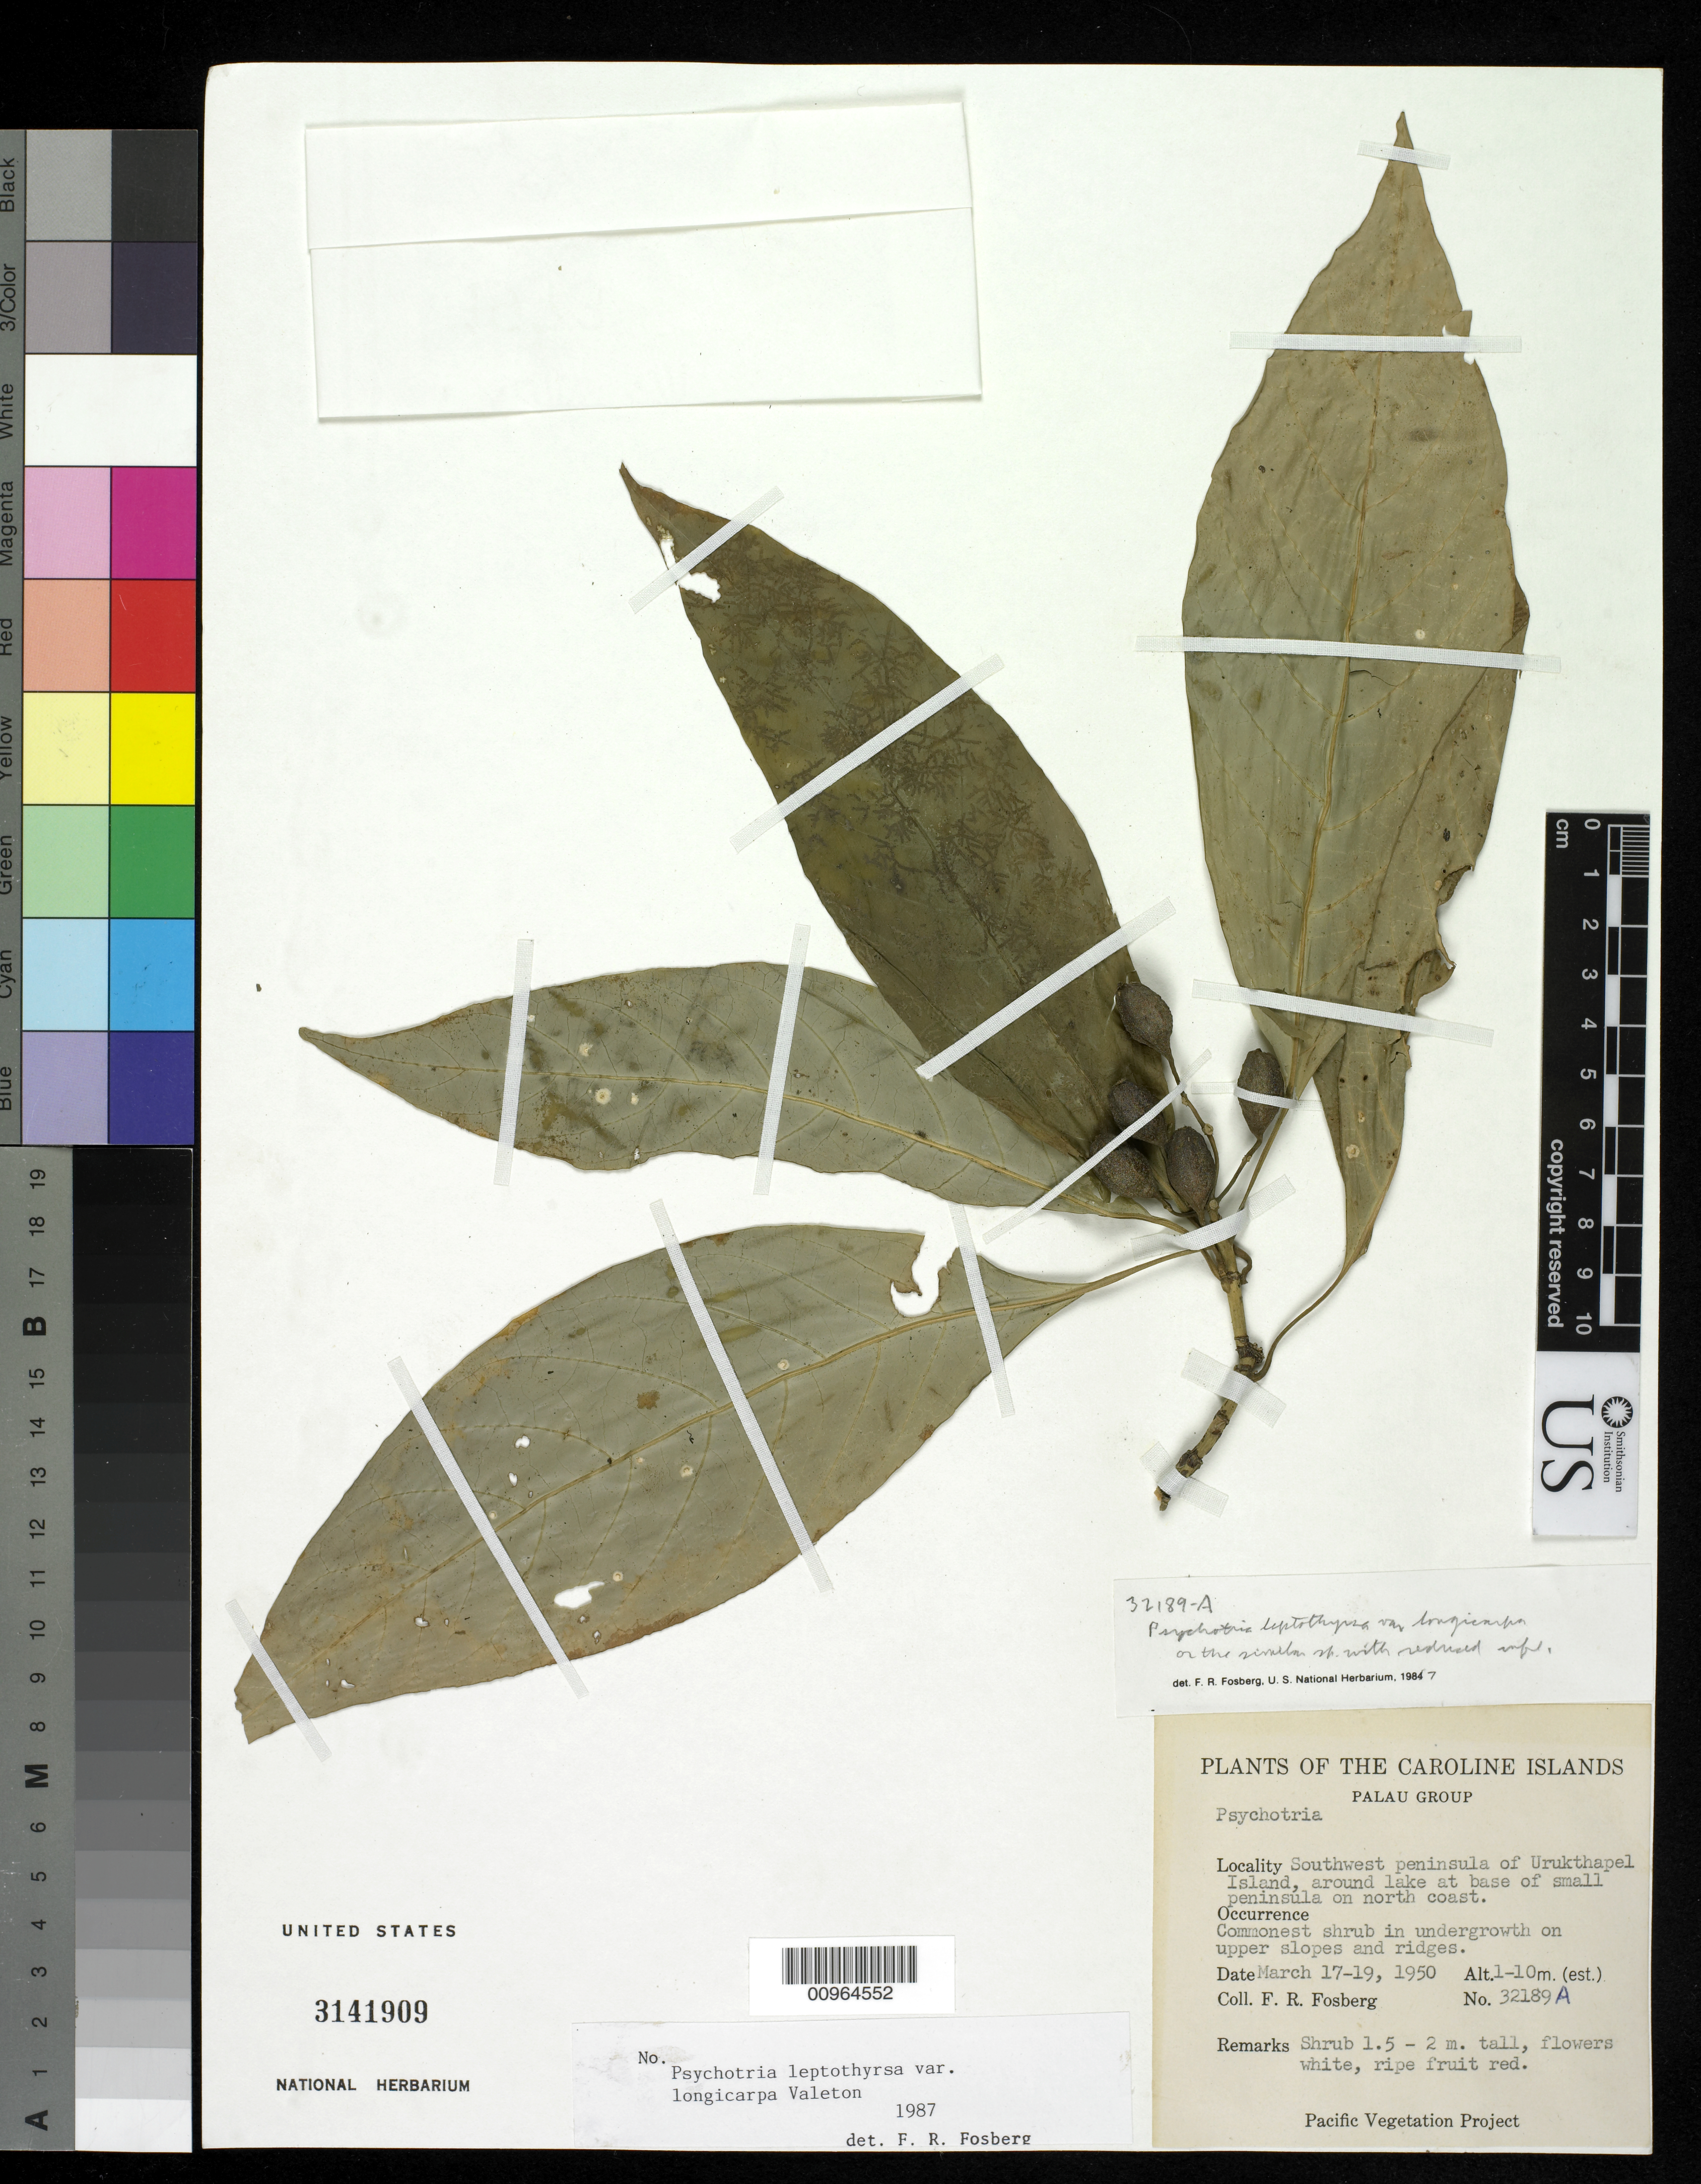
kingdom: Plantae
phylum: Tracheophyta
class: Magnoliopsida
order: Gentianales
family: Rubiaceae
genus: Psychotria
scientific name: Psychotria leptothyrsa var. longicarpa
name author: Valeton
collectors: F. R. Fosberg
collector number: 32189 A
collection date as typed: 17 Mar 1950 to 19 Mar 1950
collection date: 1950-03-17/1950-03-19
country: Palau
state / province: Koror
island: Ngeruktabel (Urukthapel)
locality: Southwest peninsula of island, around lake at base of small peninsula on north coast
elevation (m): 1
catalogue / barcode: US 3141909